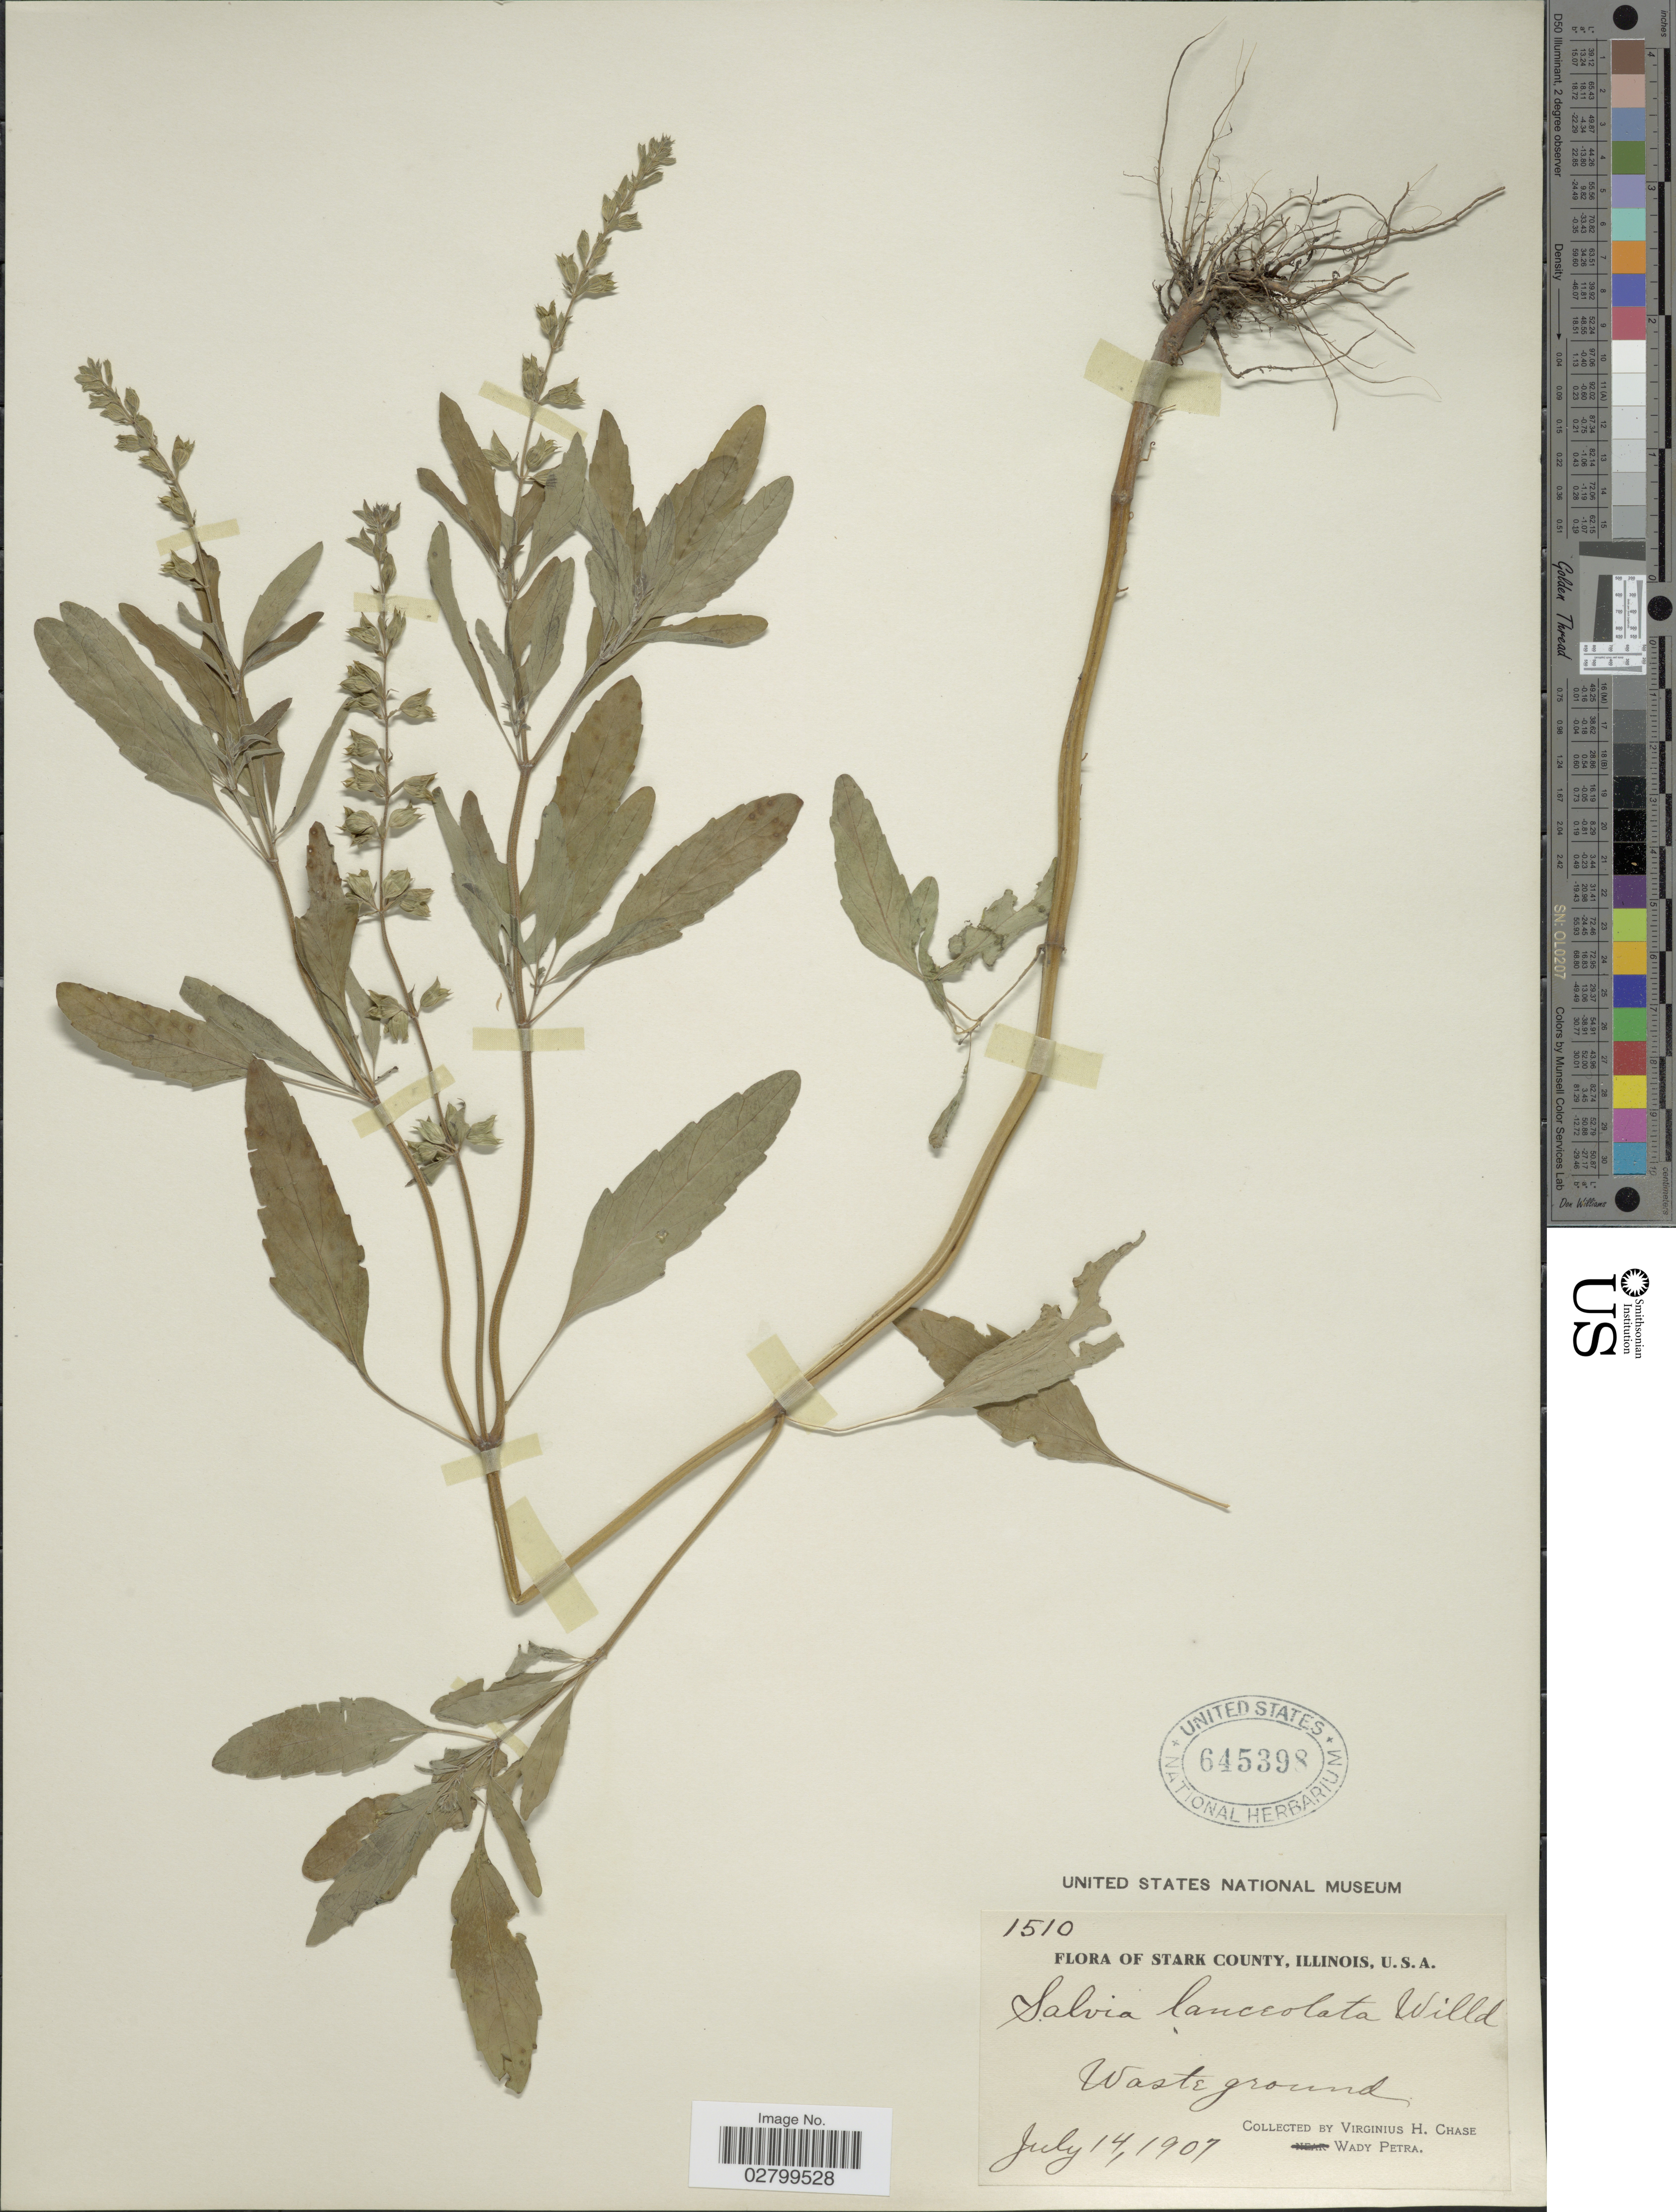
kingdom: Plantae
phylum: Tracheophyta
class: Magnoliopsida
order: Lamiales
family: Lamiaceae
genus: Salvia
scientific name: Salvia lanceolata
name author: Brouss.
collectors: V. H. Chase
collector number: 1510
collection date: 1907-07-14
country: United States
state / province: Illinois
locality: Stark County. Waste ground. Wady Petra.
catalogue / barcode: US 645398